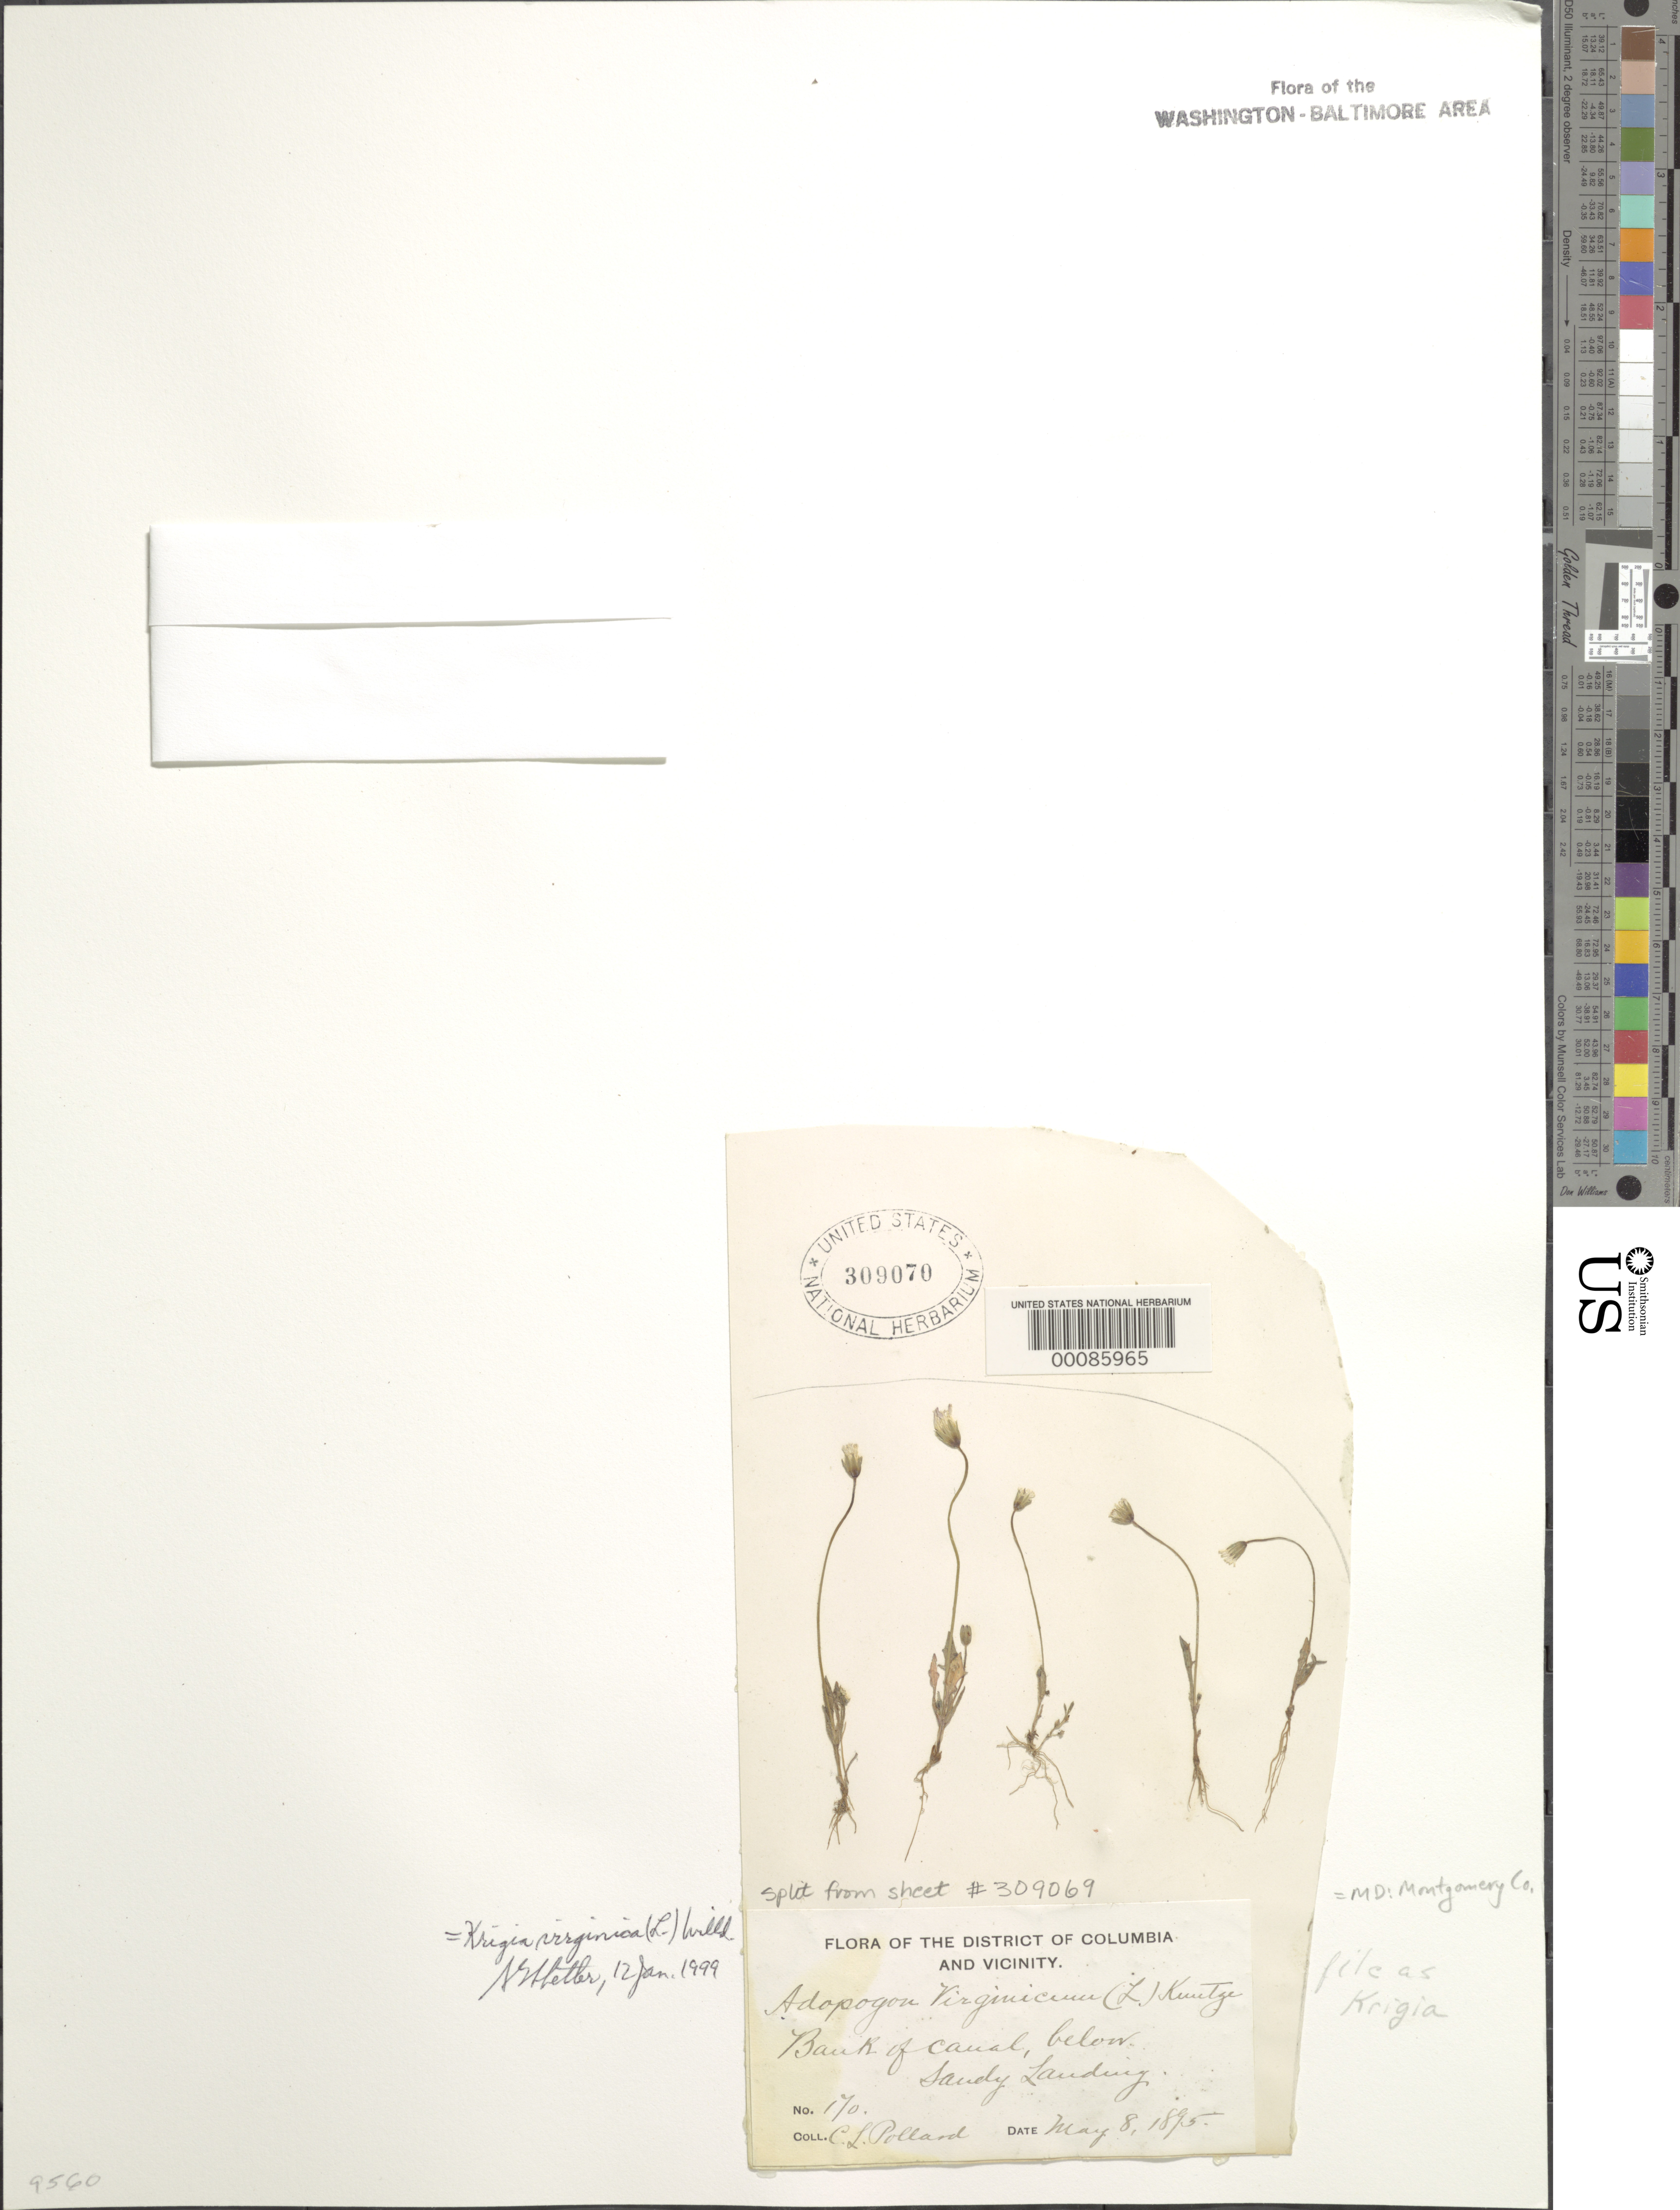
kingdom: Plantae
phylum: Tracheophyta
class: Magnoliopsida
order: Asterales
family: Asteraceae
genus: Krigia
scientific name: Krigia virginica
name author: (L.) Willd.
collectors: C. L. Pollard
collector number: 170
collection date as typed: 08 May 1895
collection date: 1895-05-08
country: United States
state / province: Maryland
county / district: Montgomery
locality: Canal below Sandy Landing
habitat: Banks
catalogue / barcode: US 309070